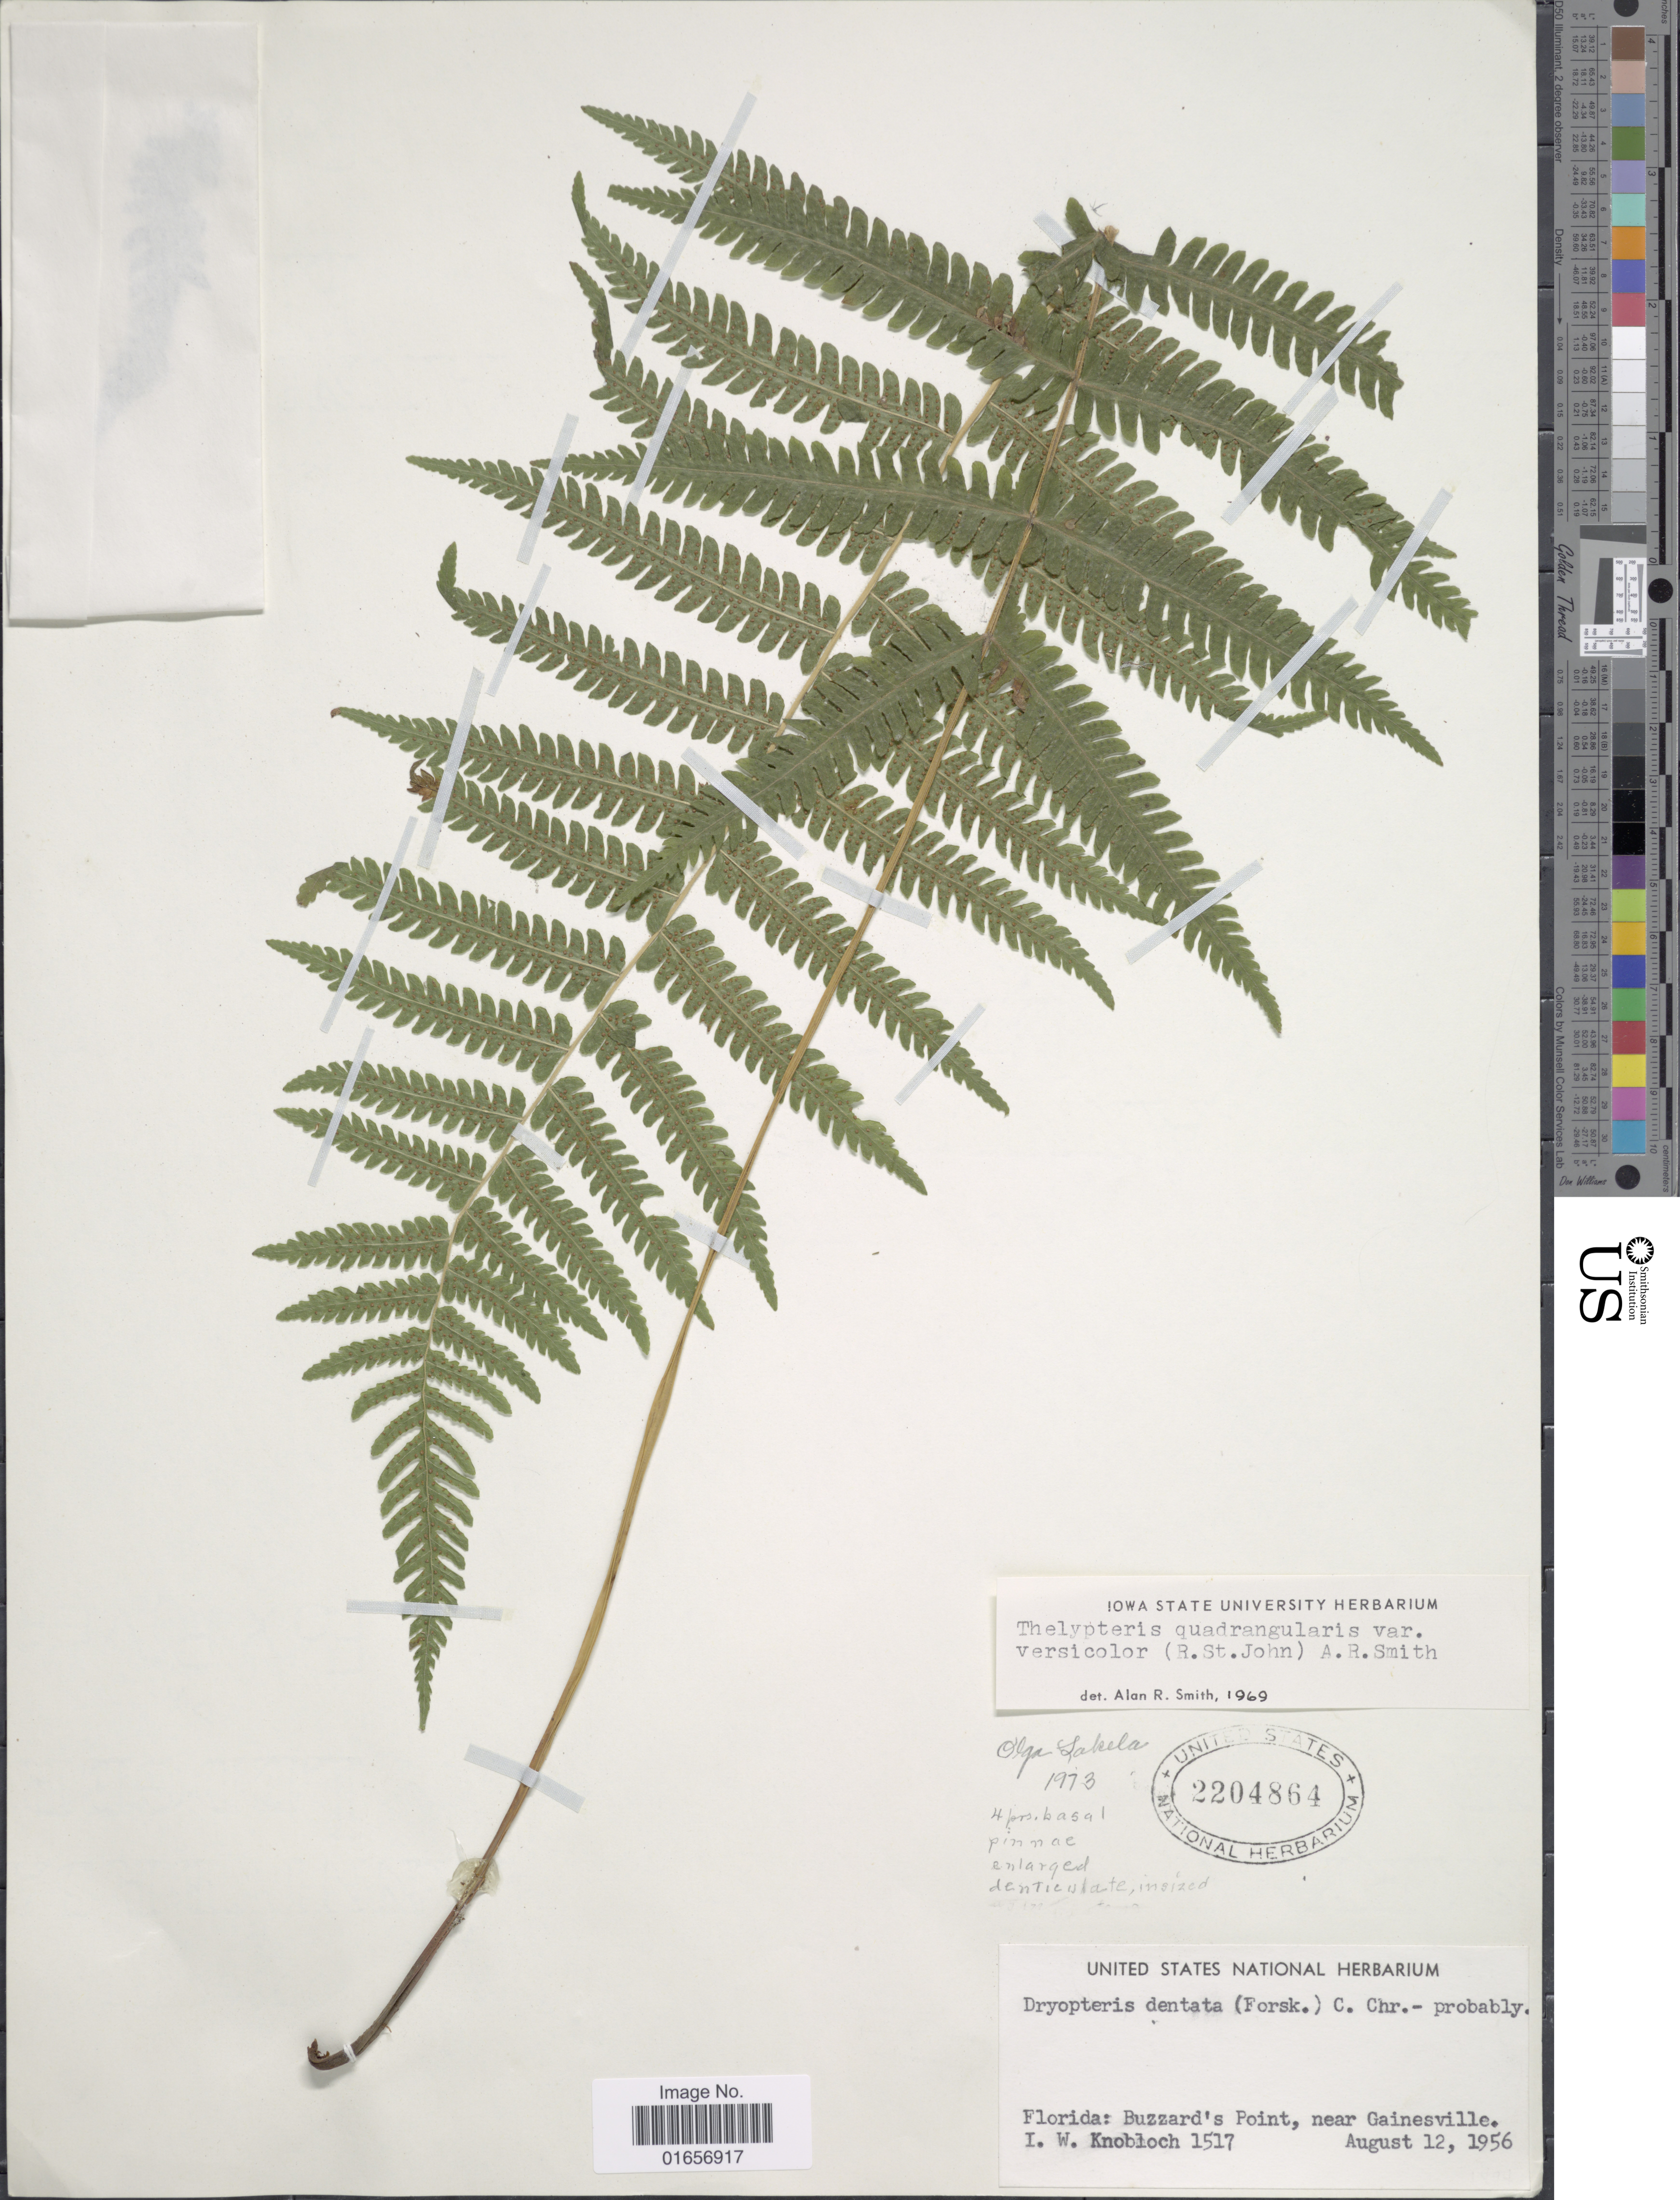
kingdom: Plantae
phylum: Tracheophyta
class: Polypodiopsida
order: Polypodiales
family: Thelypteridaceae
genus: Christella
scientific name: Christella hispidula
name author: (Decne.) Holttum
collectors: I. W. Knobloch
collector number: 1517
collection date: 1956-08-12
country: United States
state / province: Florida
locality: Buzzard's Point, near Gainesville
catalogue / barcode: US 2204864